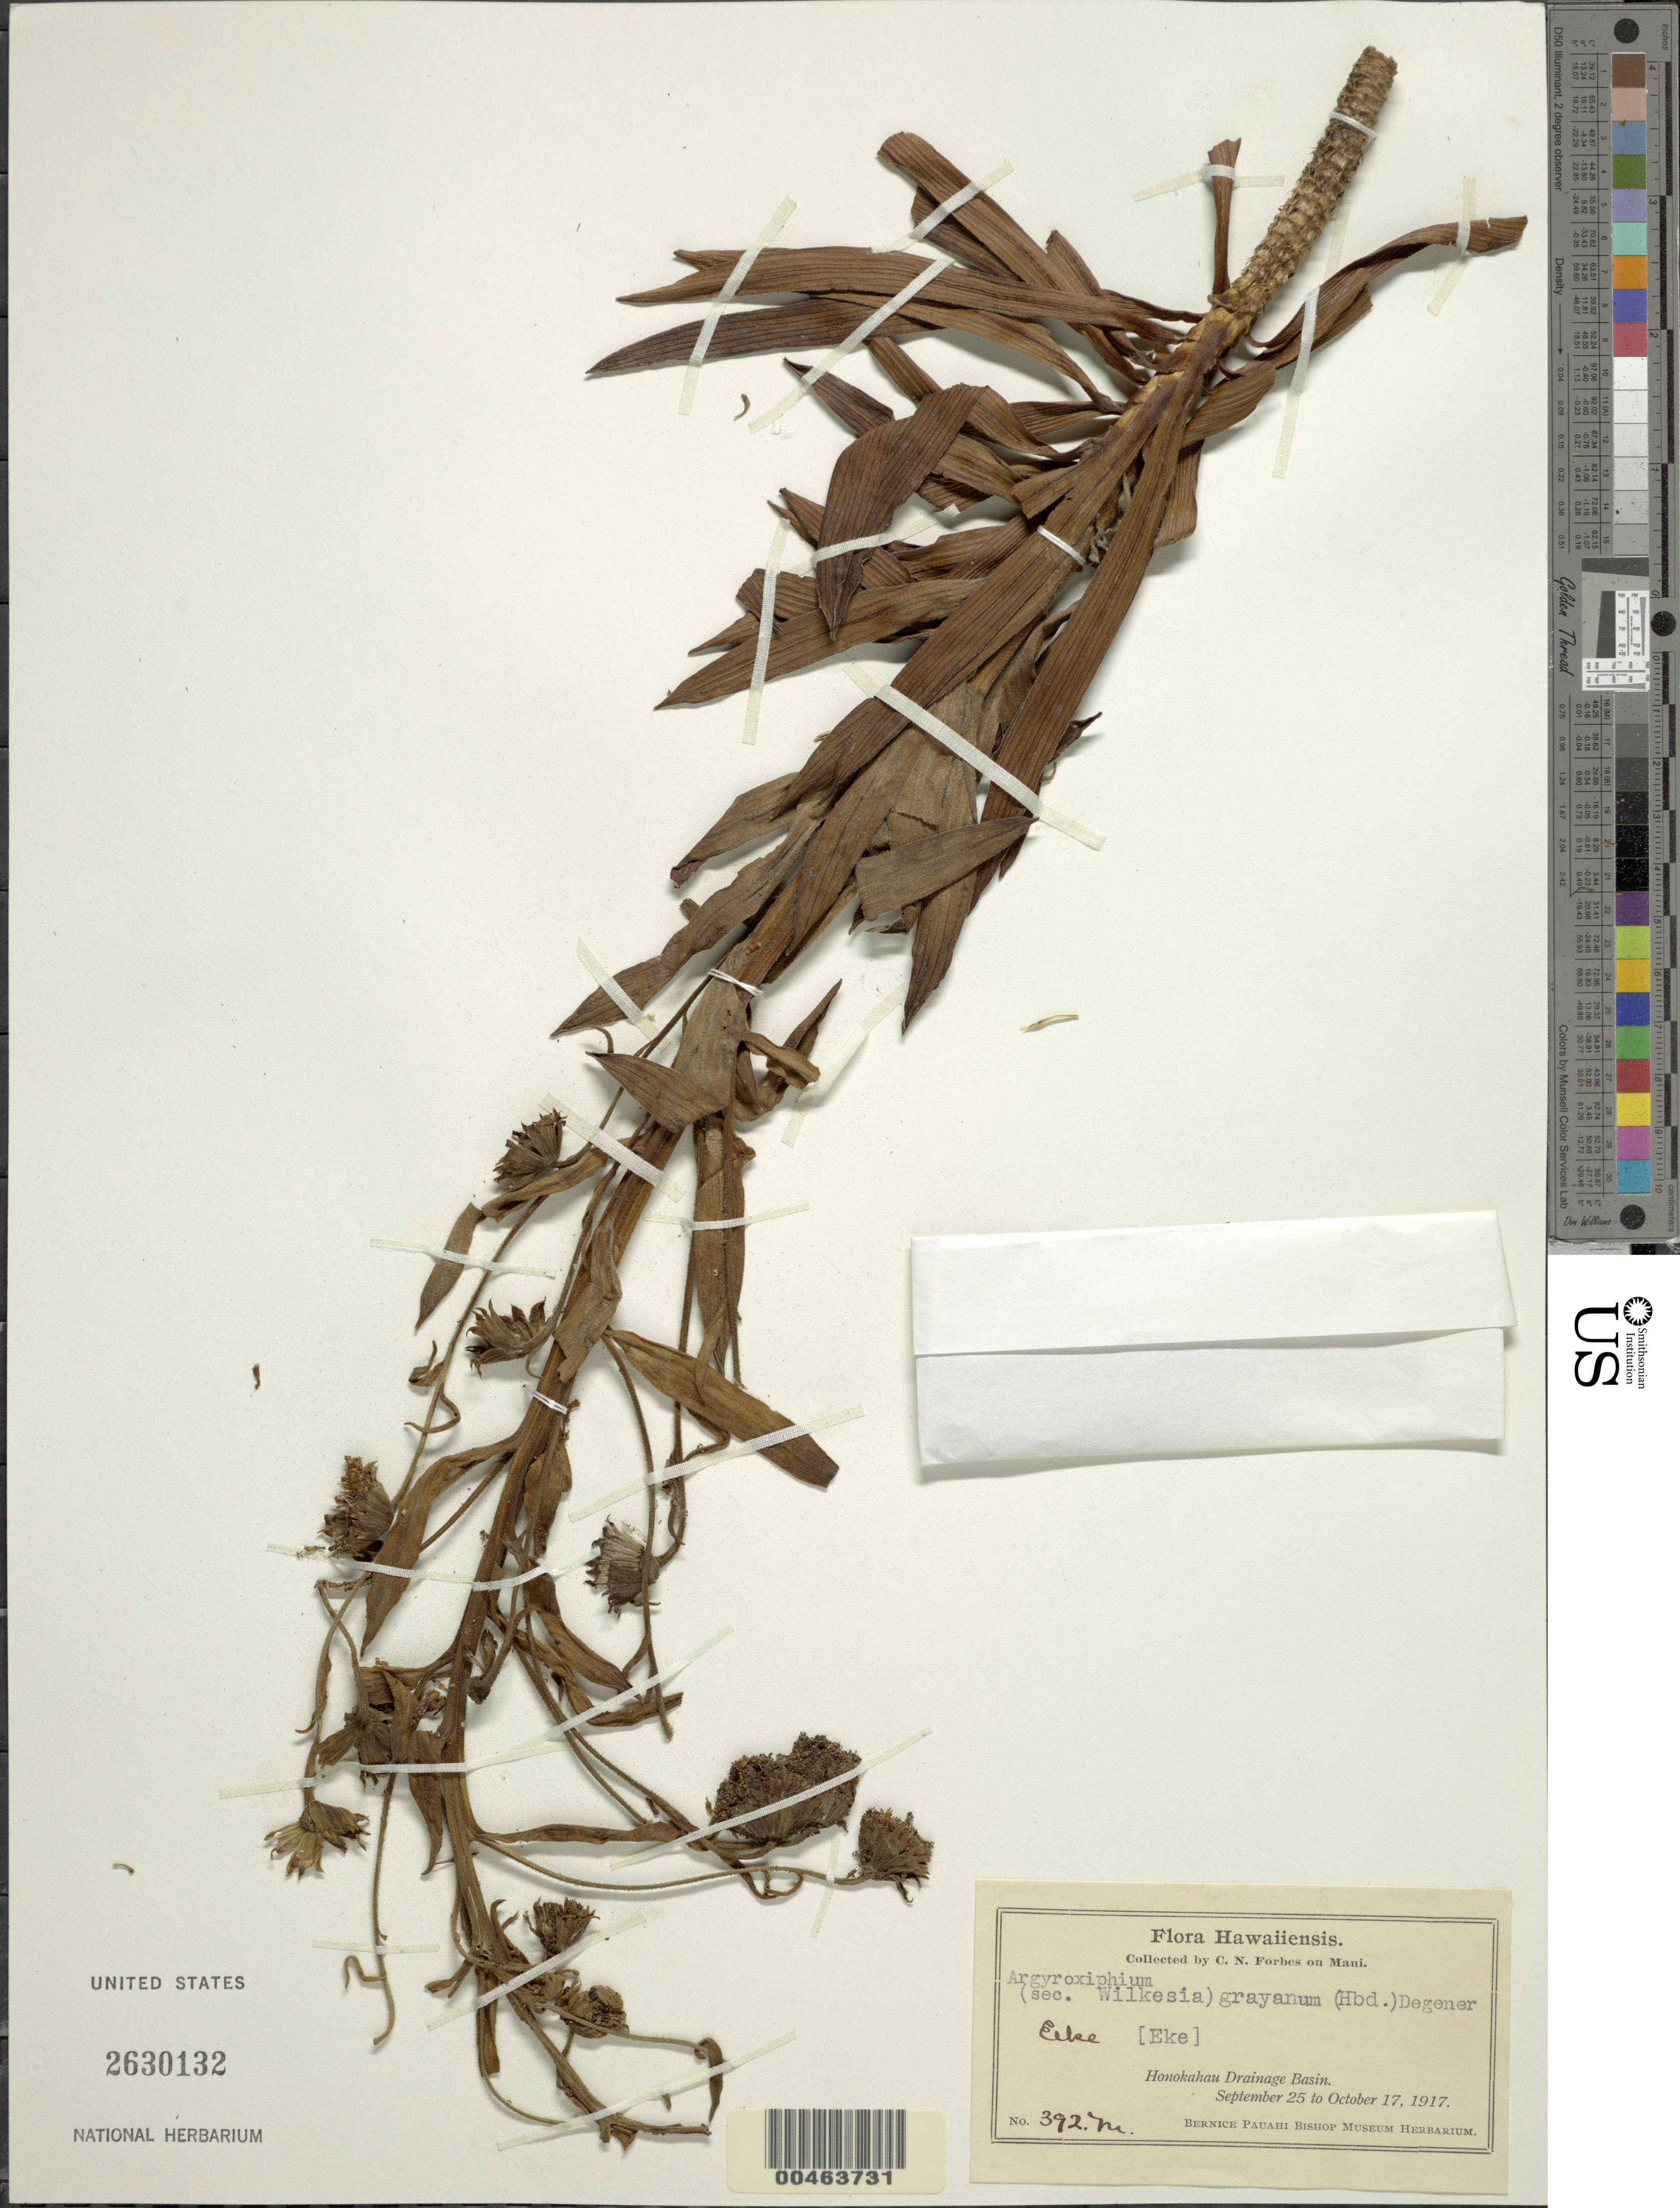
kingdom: Plantae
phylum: Tracheophyta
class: Magnoliopsida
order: Asterales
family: Asteraceae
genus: Argyroxiphium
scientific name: Argyroxiphium grayanum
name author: (Hillebr.) O. Deg.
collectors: C. N. Forbes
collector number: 392.M.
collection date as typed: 25 Sep 1917 to 17 Oct 1917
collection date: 1917-09-25/1917-10-17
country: United States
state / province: Hawaii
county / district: Maui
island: Maui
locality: Eke, Honokahau Drainage Basin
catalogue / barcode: US 2630132